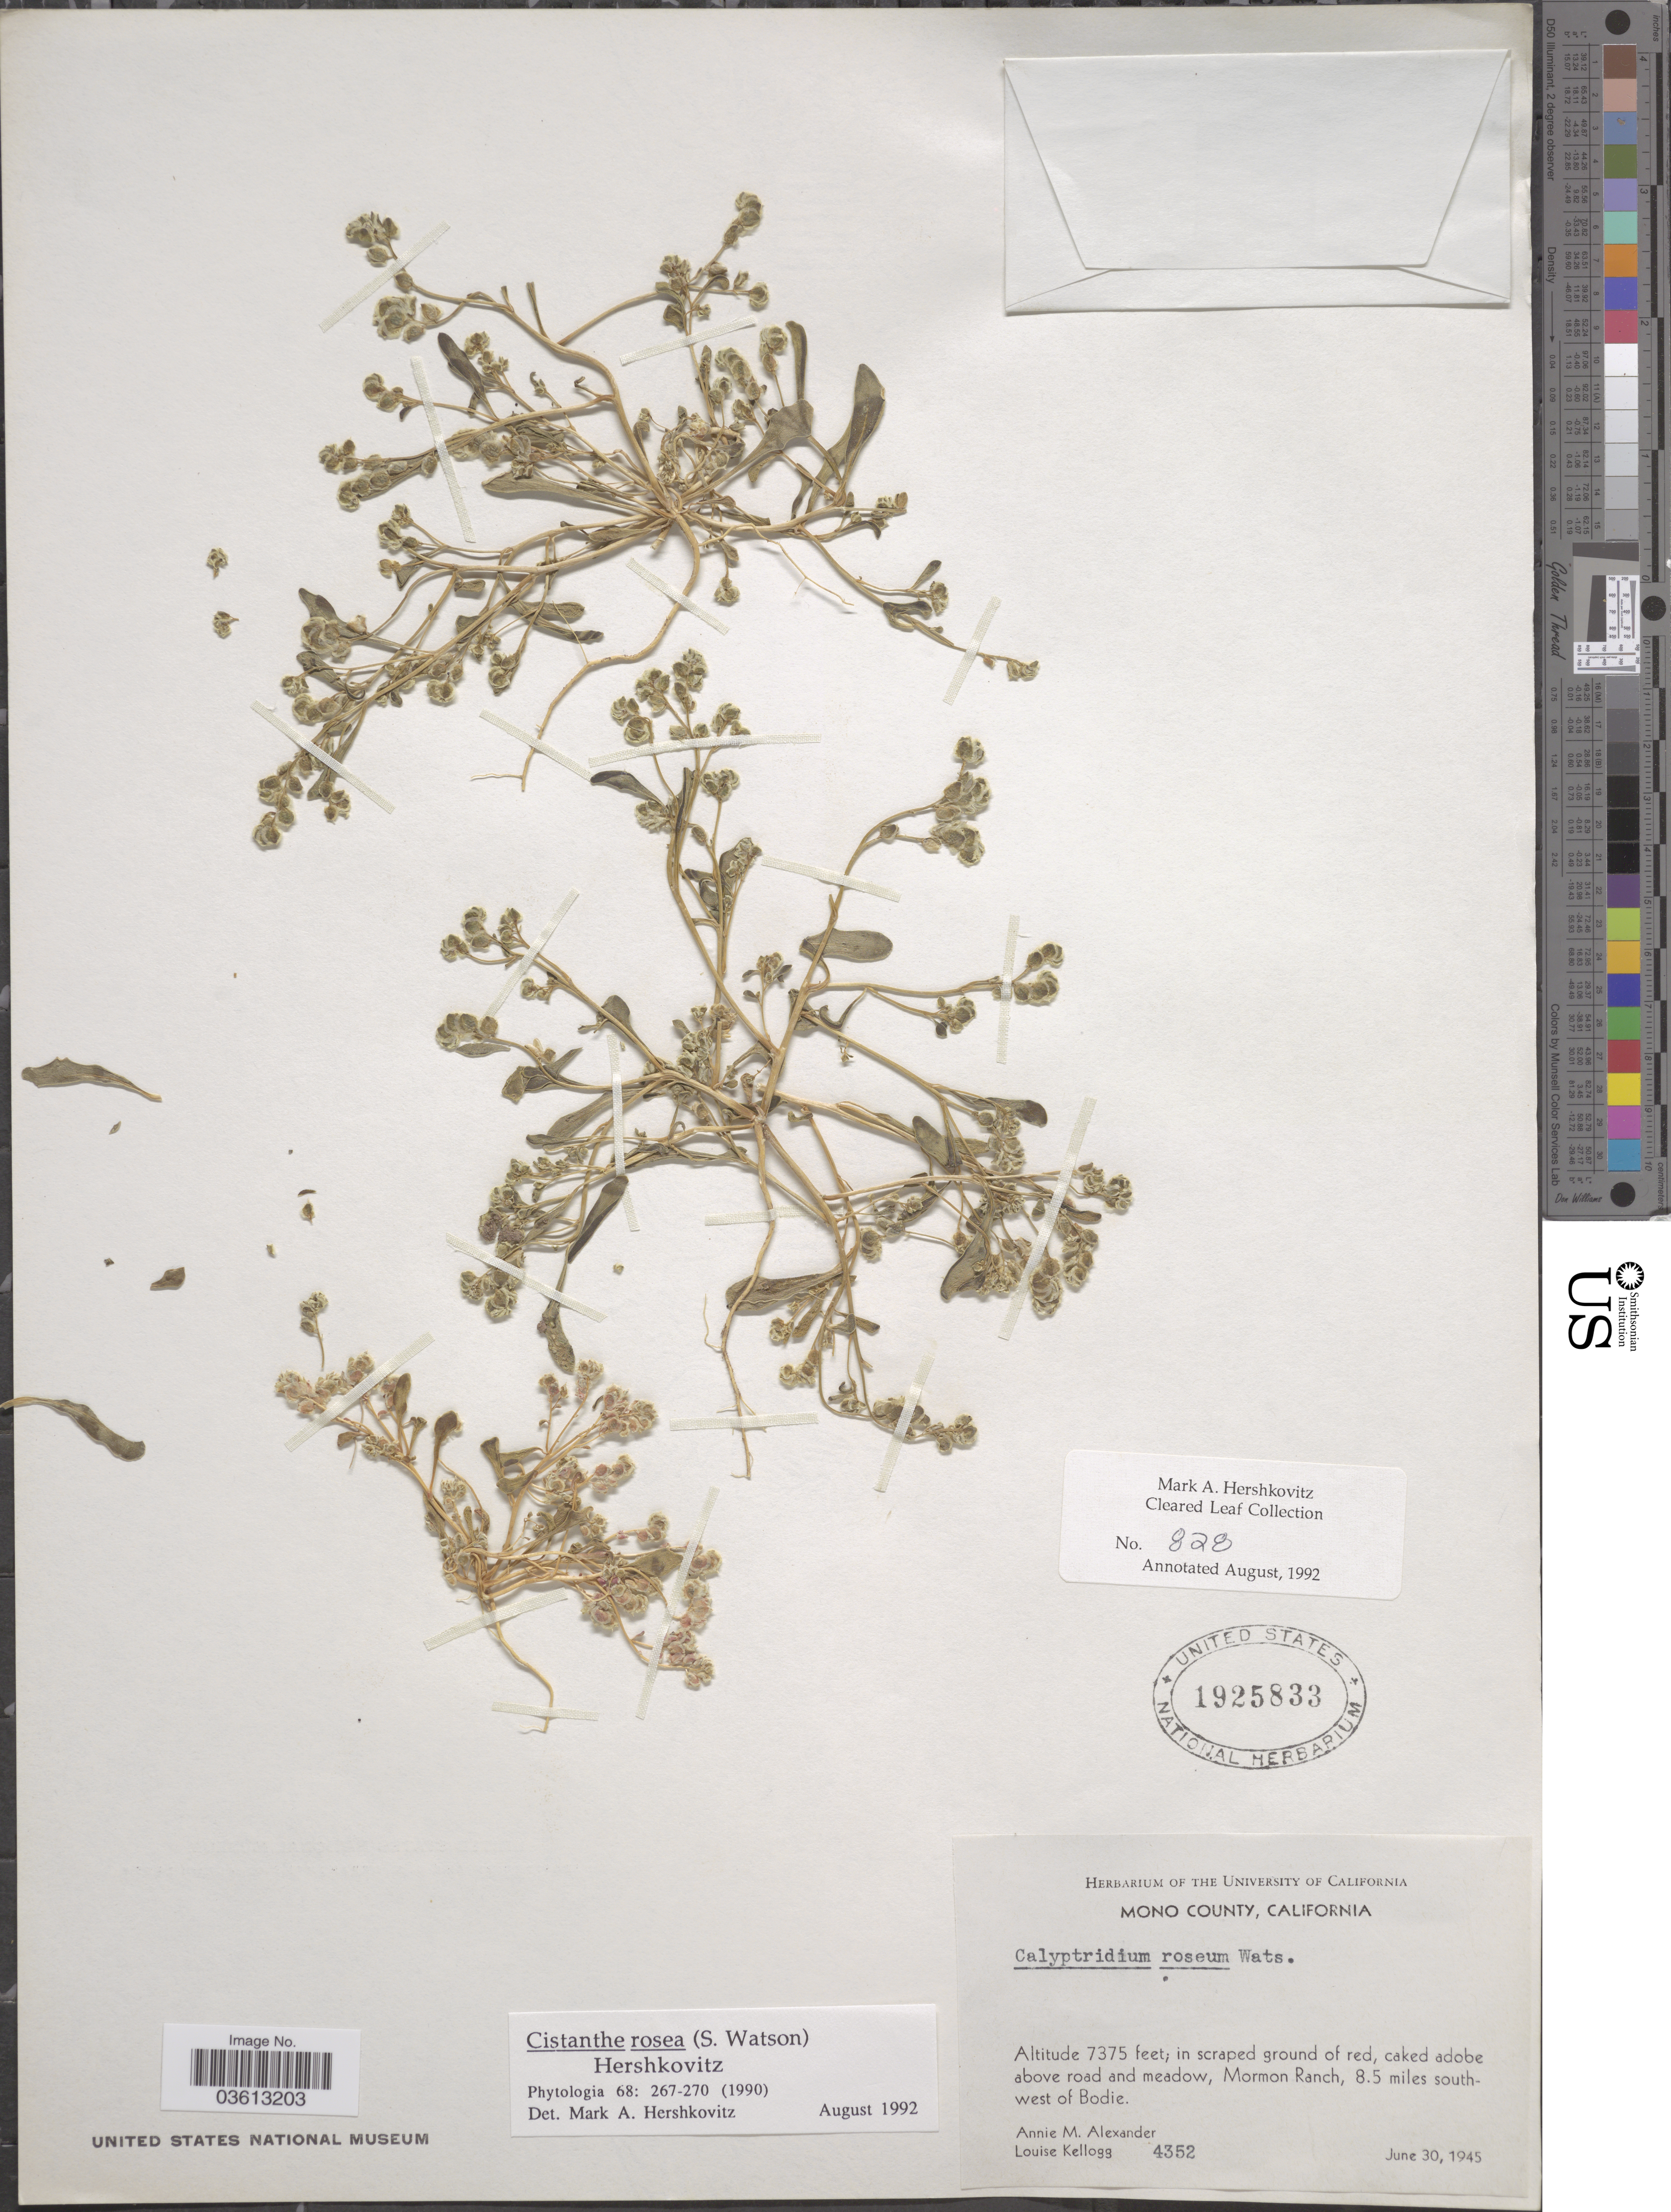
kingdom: Plantae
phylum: Tracheophyta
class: Magnoliopsida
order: Caryophyllales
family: Montiaceae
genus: Calandrinia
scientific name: Calandrinia rosea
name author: Phil.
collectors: A. M. Alexander & L. Kellogg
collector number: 4352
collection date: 1945-06-30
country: United States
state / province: California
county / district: Mono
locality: Mono County. Caked adobe above road and meadow, Mormon Ranch, 8.5 miles southwest of Bodie.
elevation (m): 2248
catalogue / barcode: US 1925833